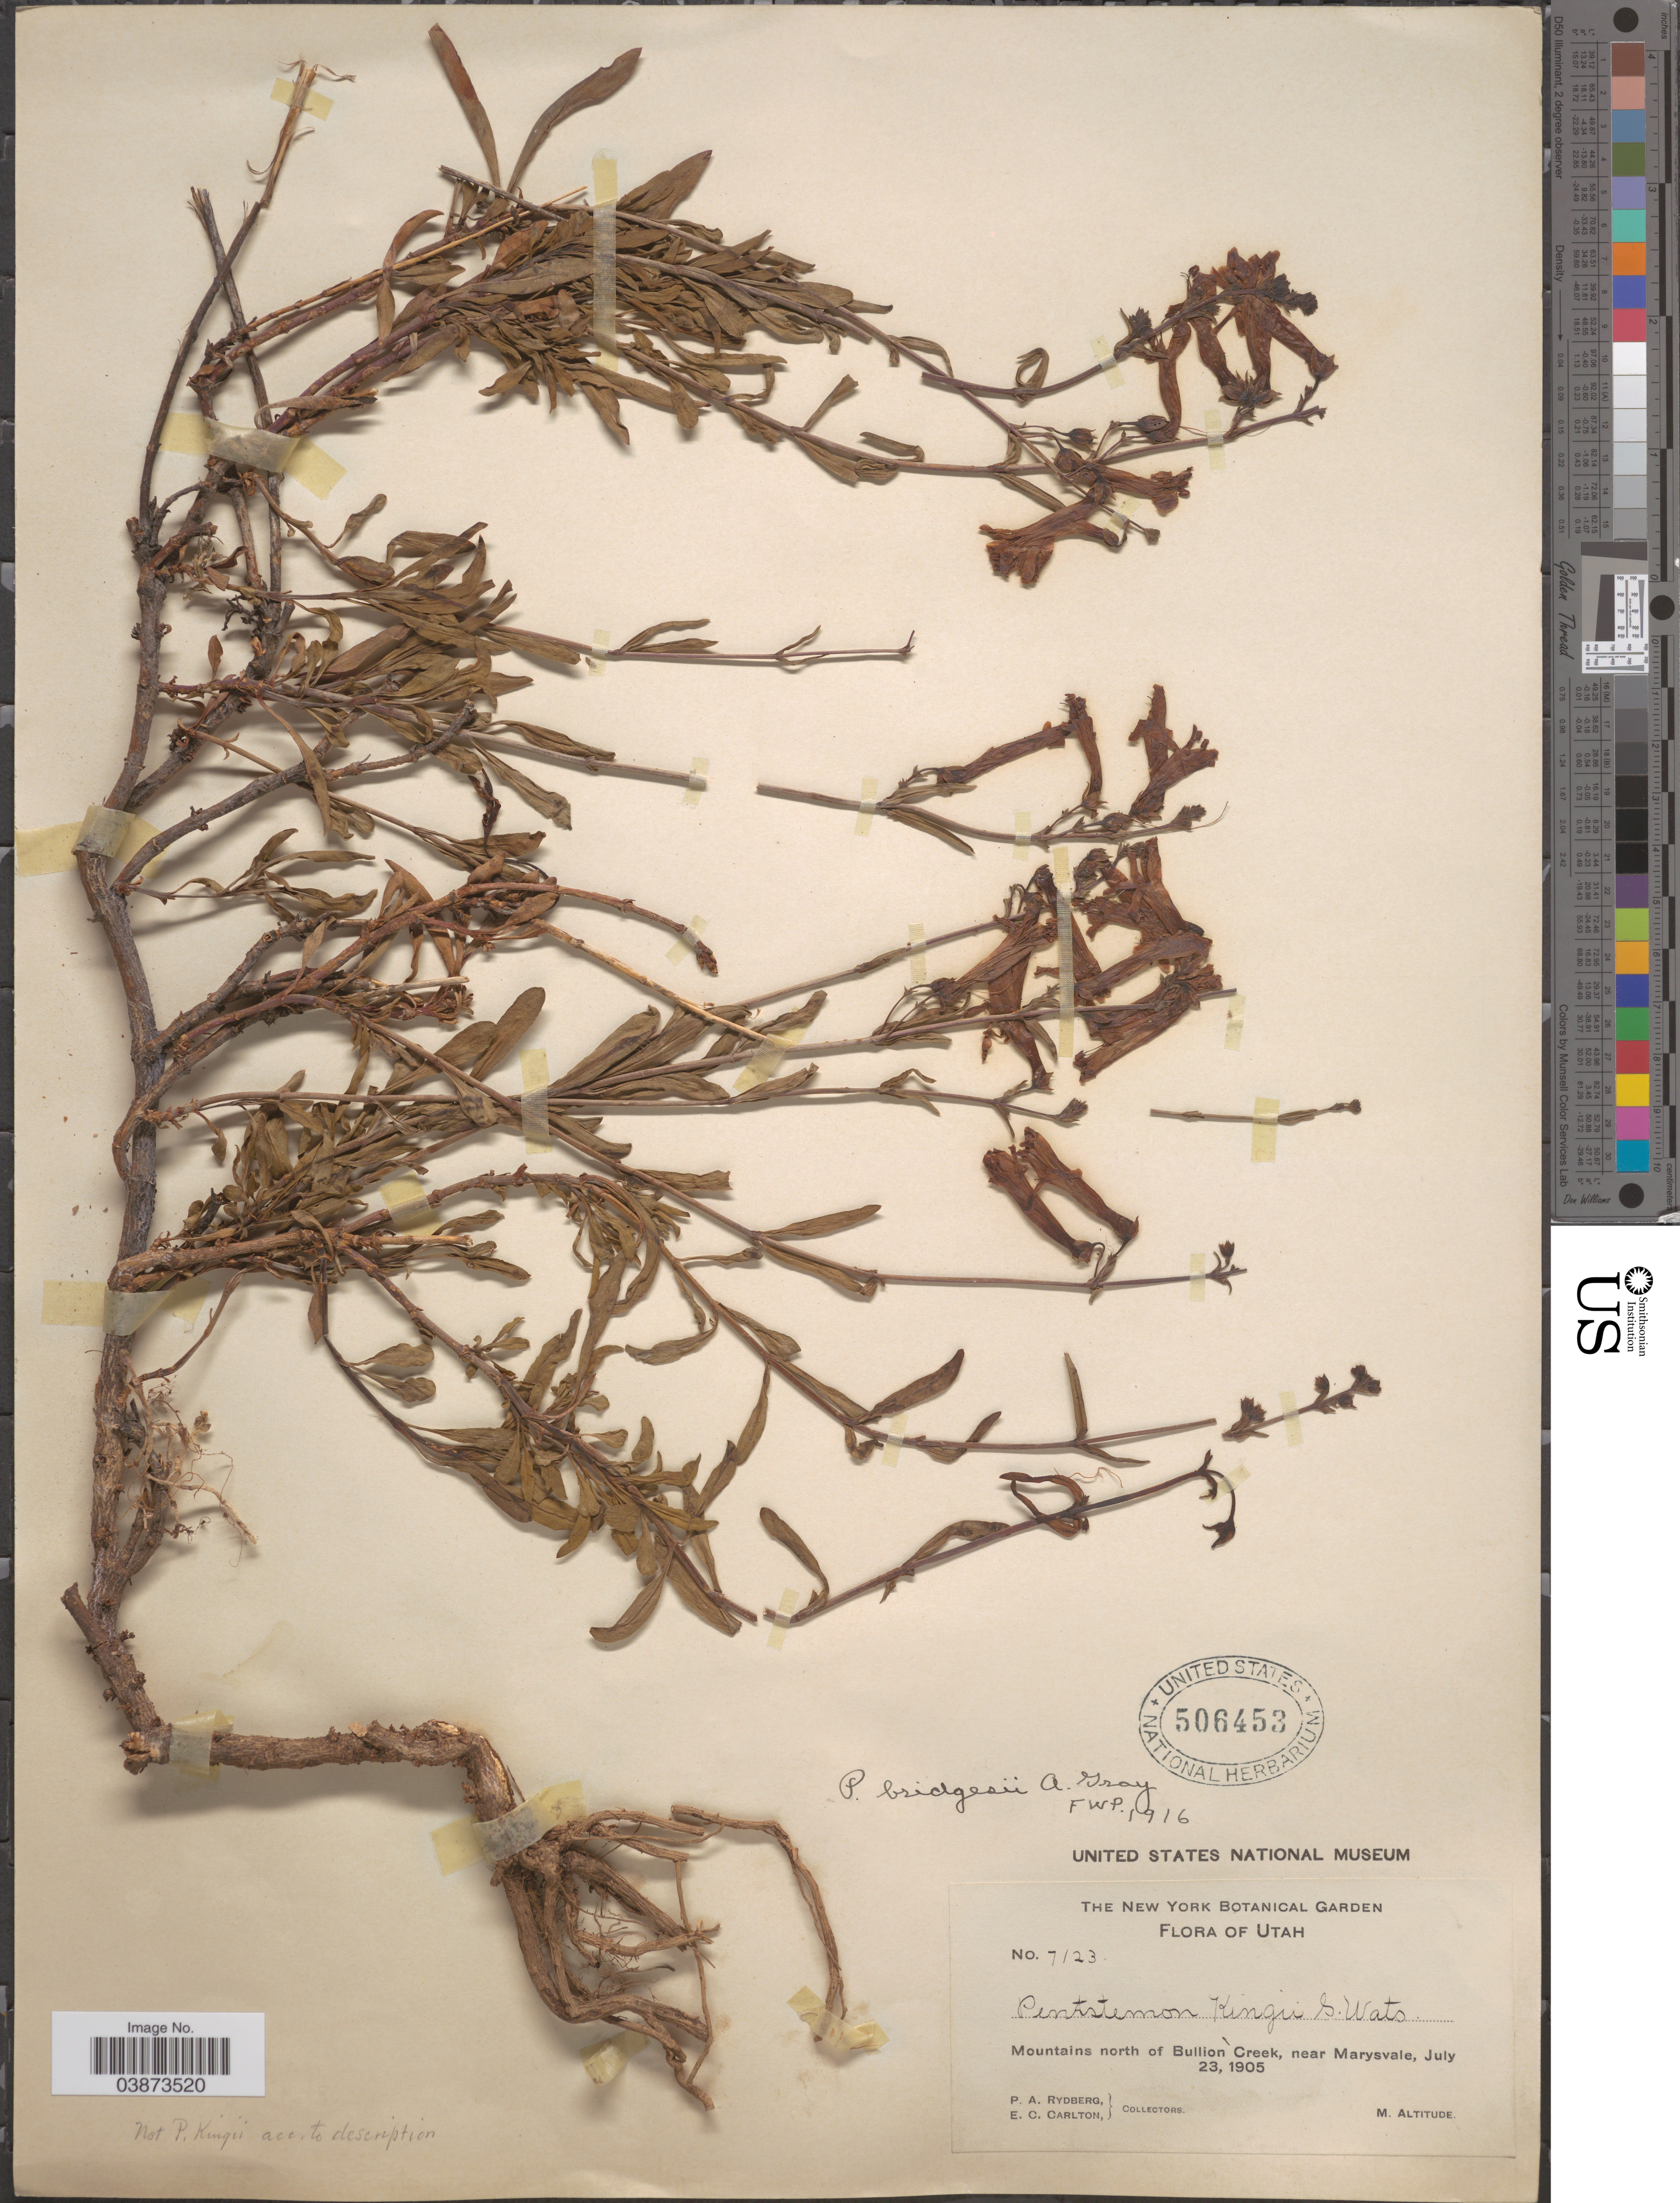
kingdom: Plantae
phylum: Tracheophyta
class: Magnoliopsida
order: Lamiales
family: Plantaginaceae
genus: Penstemon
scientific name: Penstemon bridgesii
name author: A. Gray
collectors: P. A. Rydberg & E. Carlton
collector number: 7123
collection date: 1905-07-23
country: United States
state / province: Utah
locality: Mountains north of Bullion Creek, near Marysvale.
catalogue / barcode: US 506453